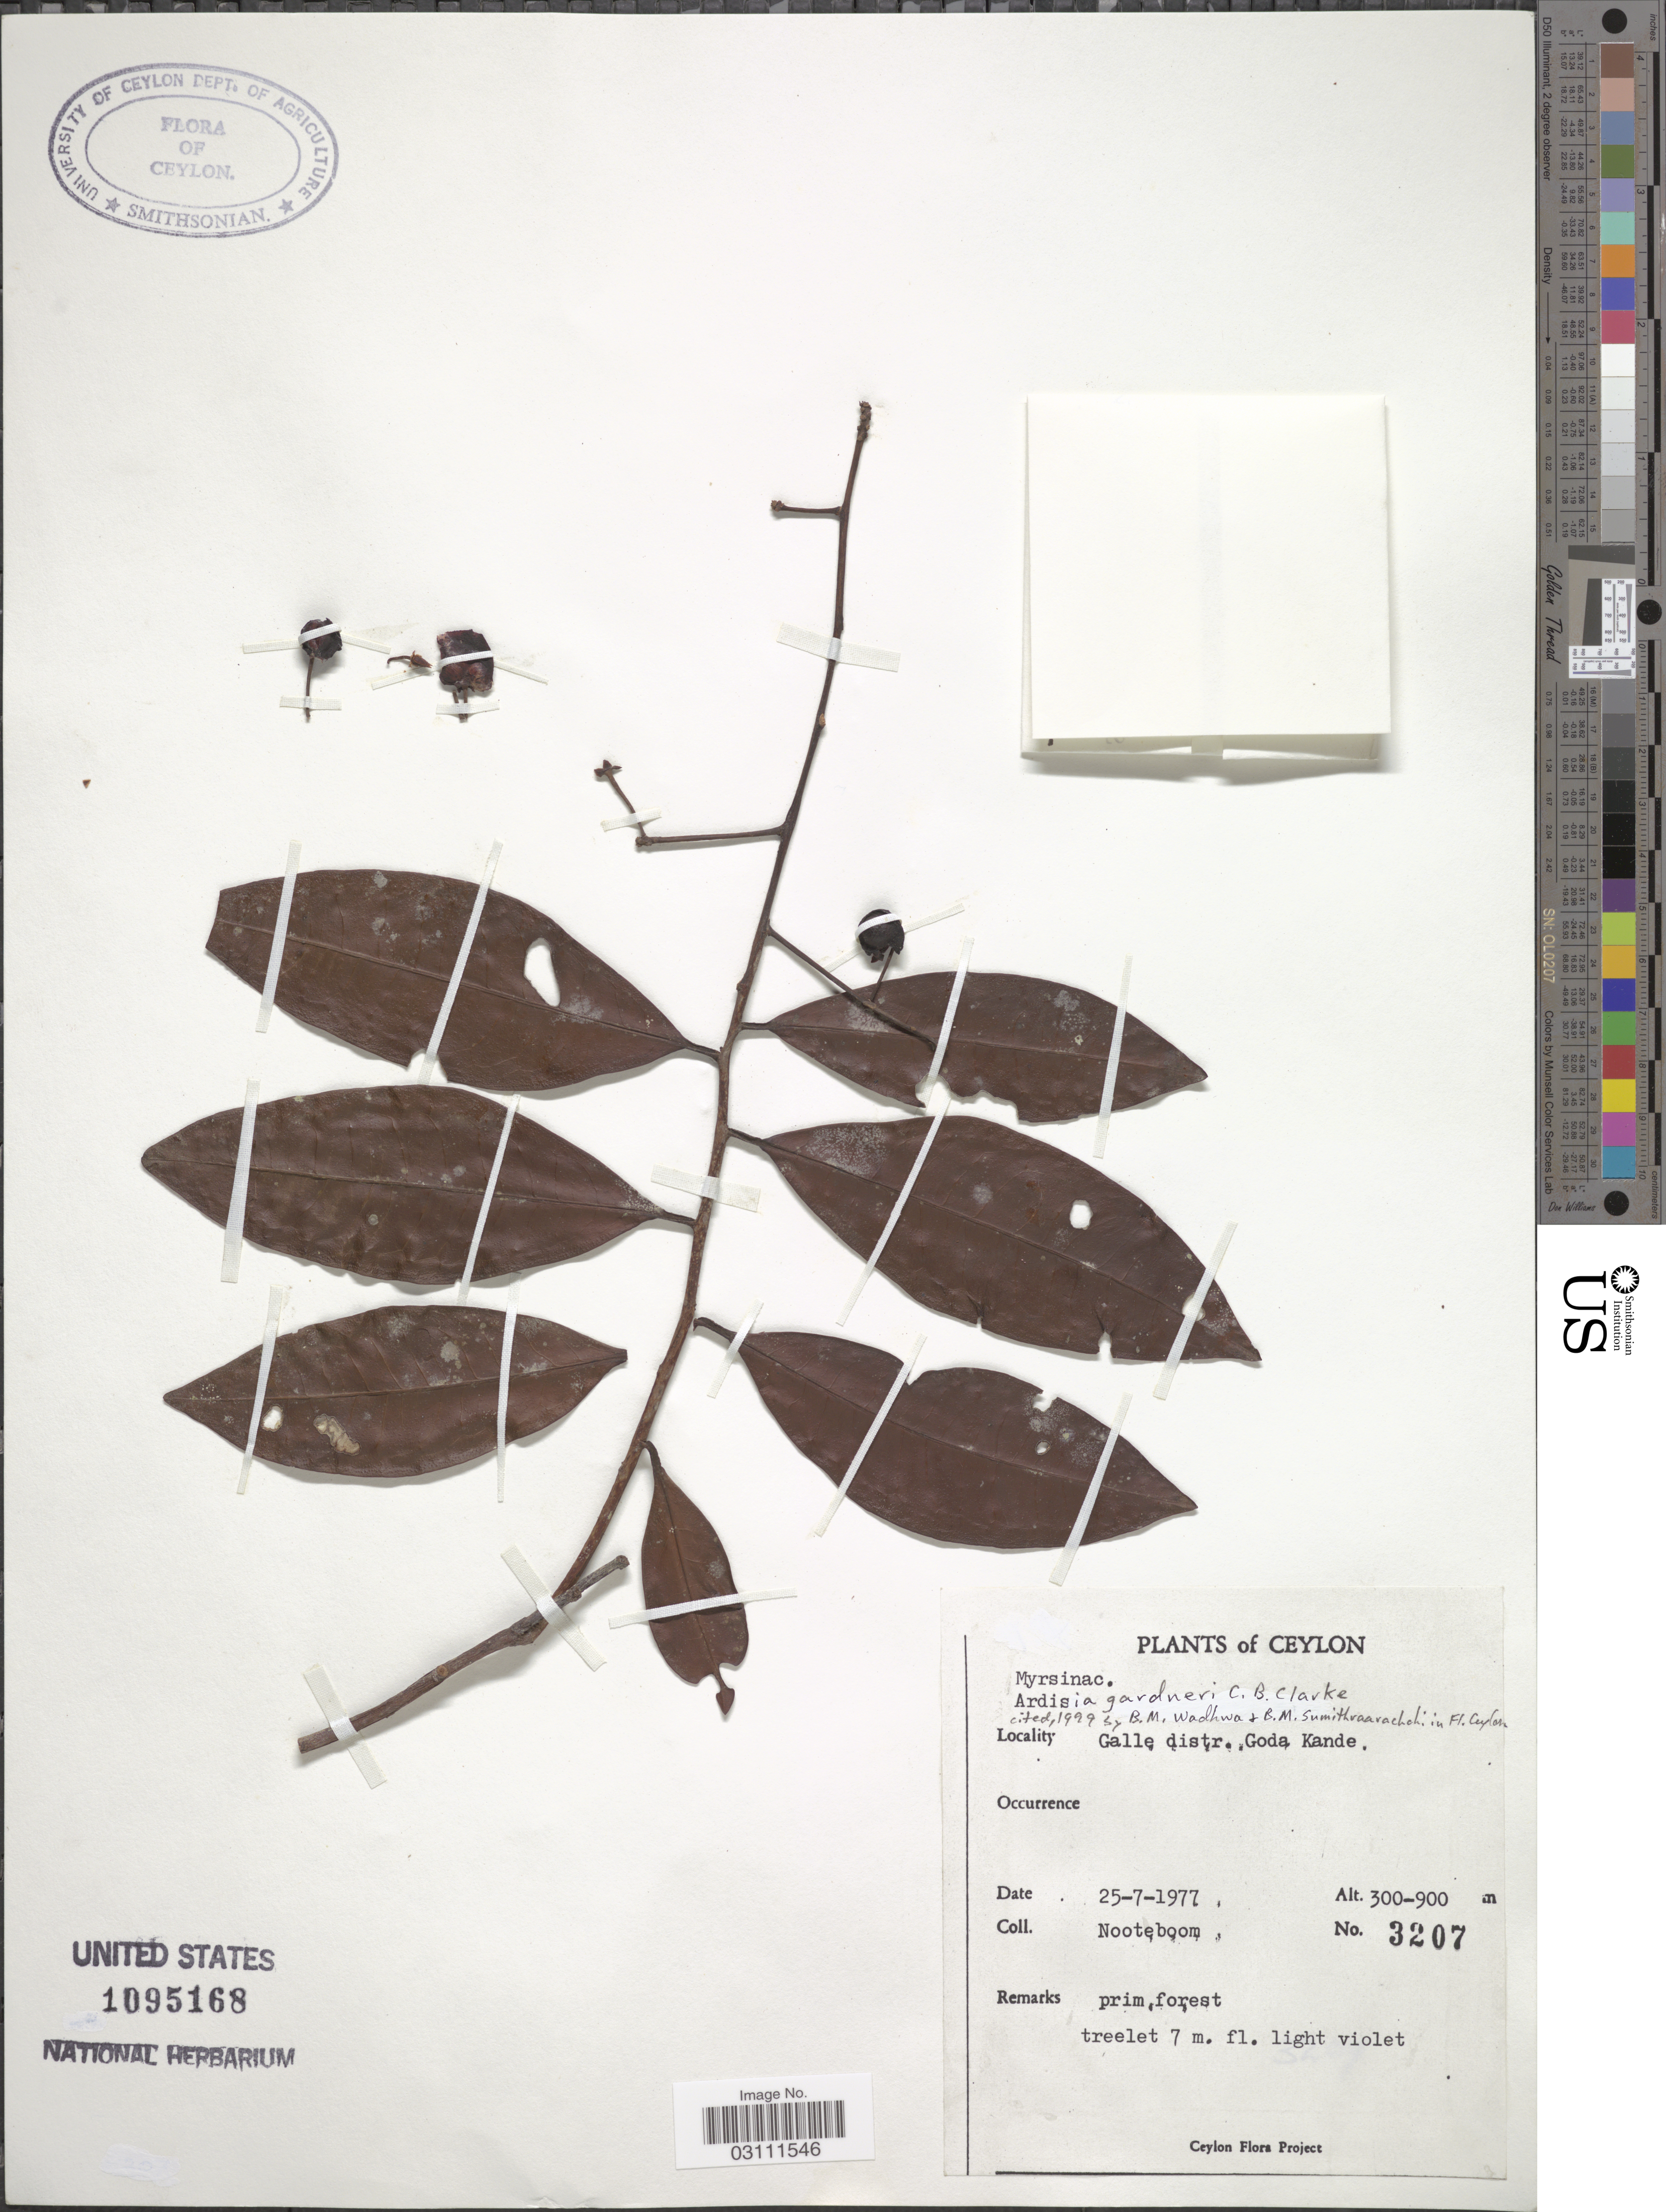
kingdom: Plantae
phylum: Tracheophyta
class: Magnoliopsida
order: Ericales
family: Primulaceae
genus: Ardisia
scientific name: Ardisia gardneri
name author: C.B. Clarke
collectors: Nooteboom, --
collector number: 3207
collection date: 1977-07-25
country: Sri Lanka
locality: Ceylon, Galle distr., Goda Kande.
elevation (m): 300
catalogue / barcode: US 1095168